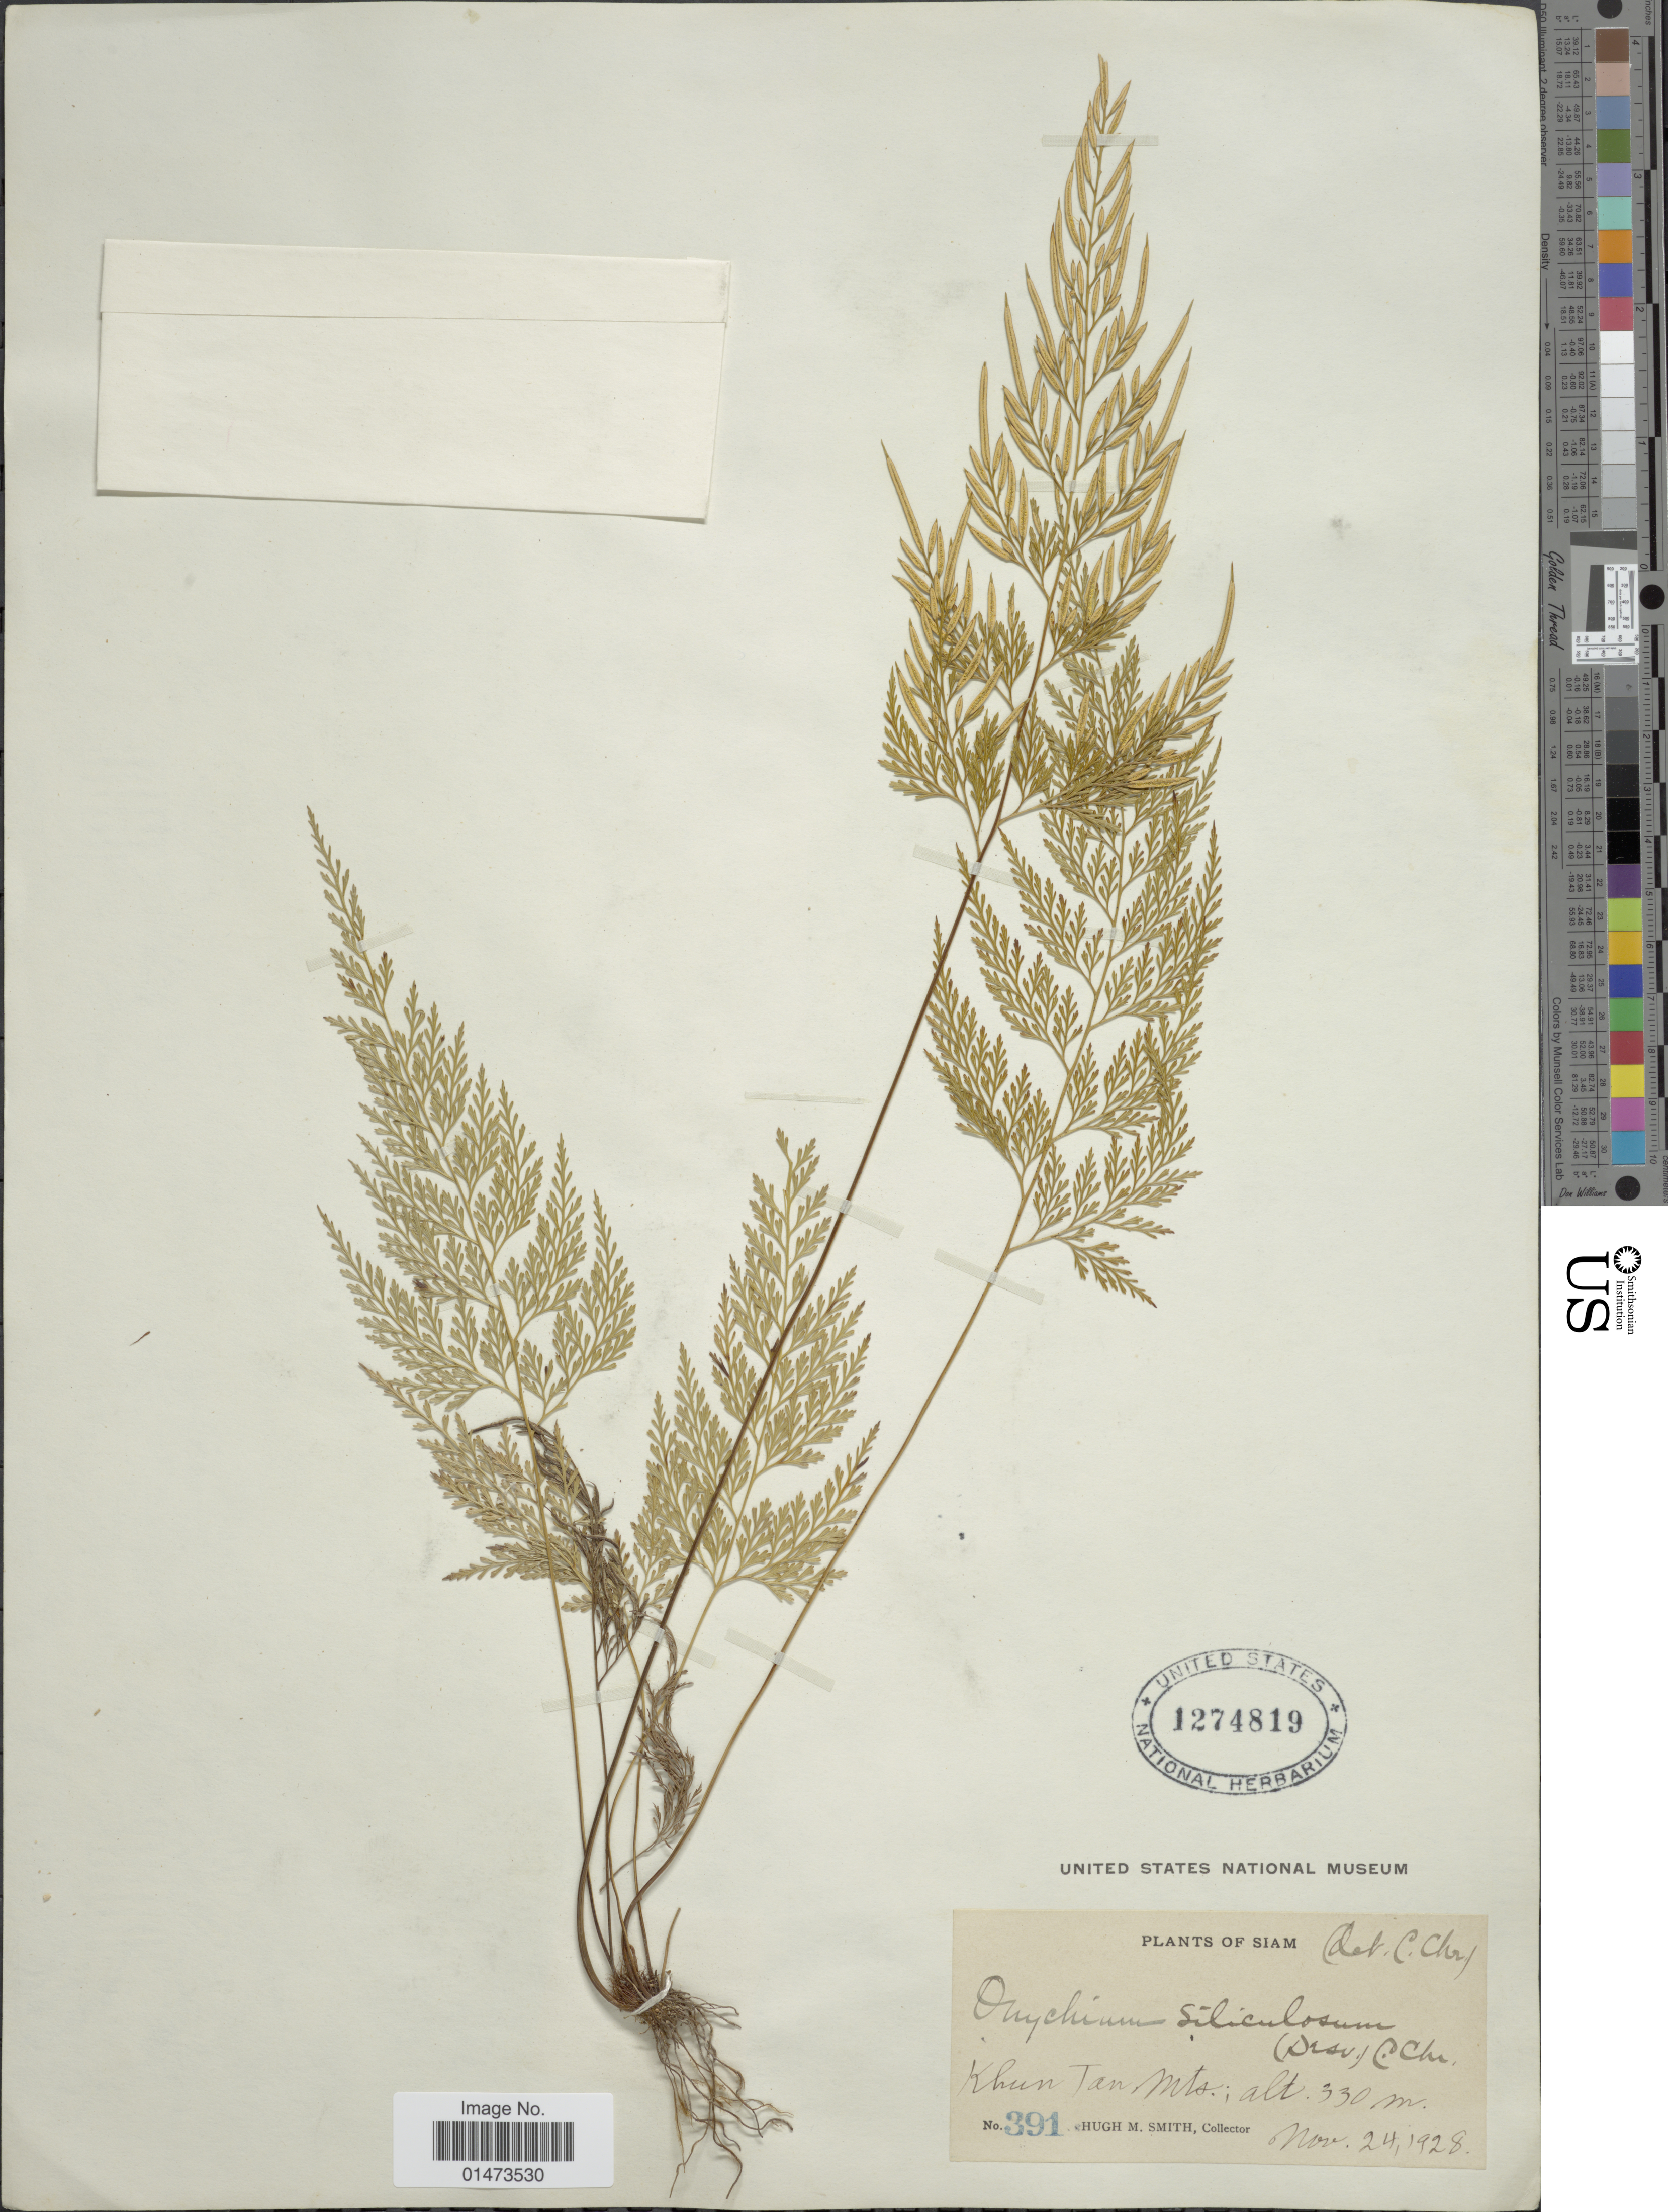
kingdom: Plantae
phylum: Tracheophyta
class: Polypodiopsida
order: Polypodiales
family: Pteridaceae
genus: Onychium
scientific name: Onychium siliculosum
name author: (Desv.) C. Chr.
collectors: H. M. Smith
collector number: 391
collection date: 1928-11-24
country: Thailand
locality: Siam, Khun Tan Mts.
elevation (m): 330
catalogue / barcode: US 1274819